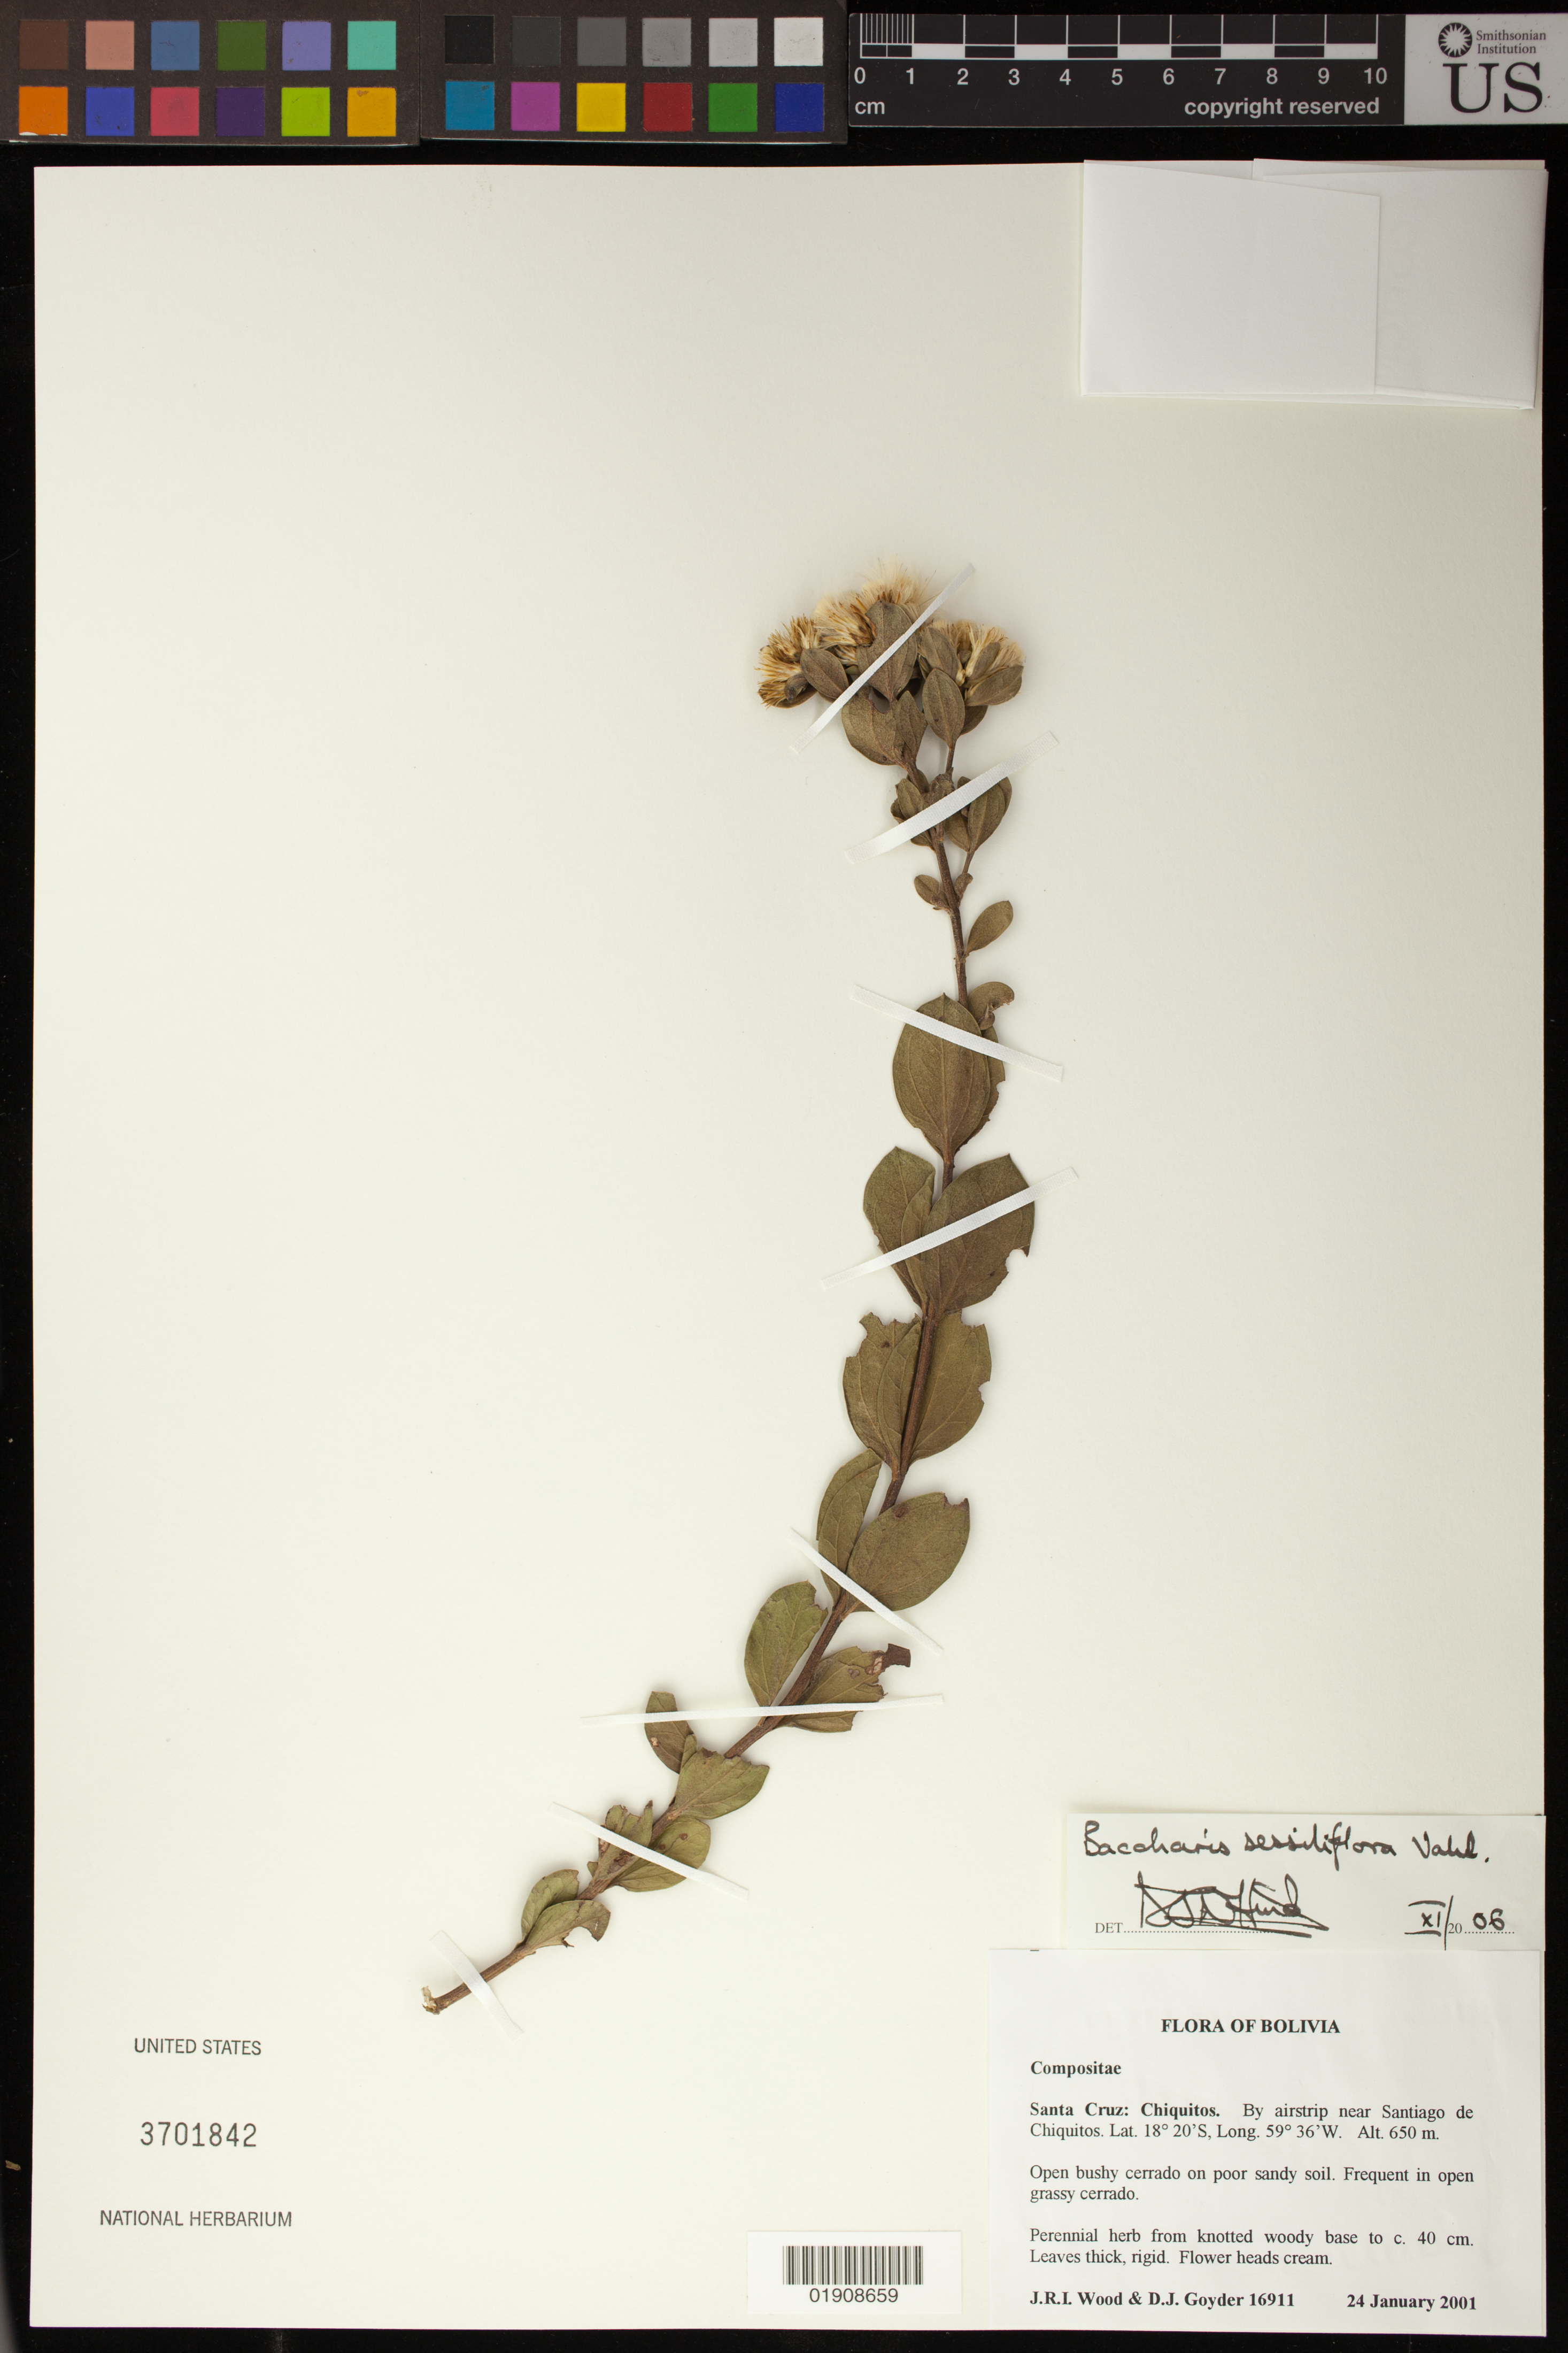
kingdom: Plantae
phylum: Tracheophyta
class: Magnoliopsida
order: Asterales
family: Asteraceae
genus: Baccharis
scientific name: Baccharis sessiliflora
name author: Vahl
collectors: J. R. I. Wood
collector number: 16911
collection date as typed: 24 January 2001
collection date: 2001-01-24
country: Bolivia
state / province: Santa Cruz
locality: Chiquitos; by airstrip near Santiago de Chiuitos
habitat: Open bushy cerrado on poor sandy soil. Frequent in open grassy cerrado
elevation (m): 650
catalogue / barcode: US 3701842